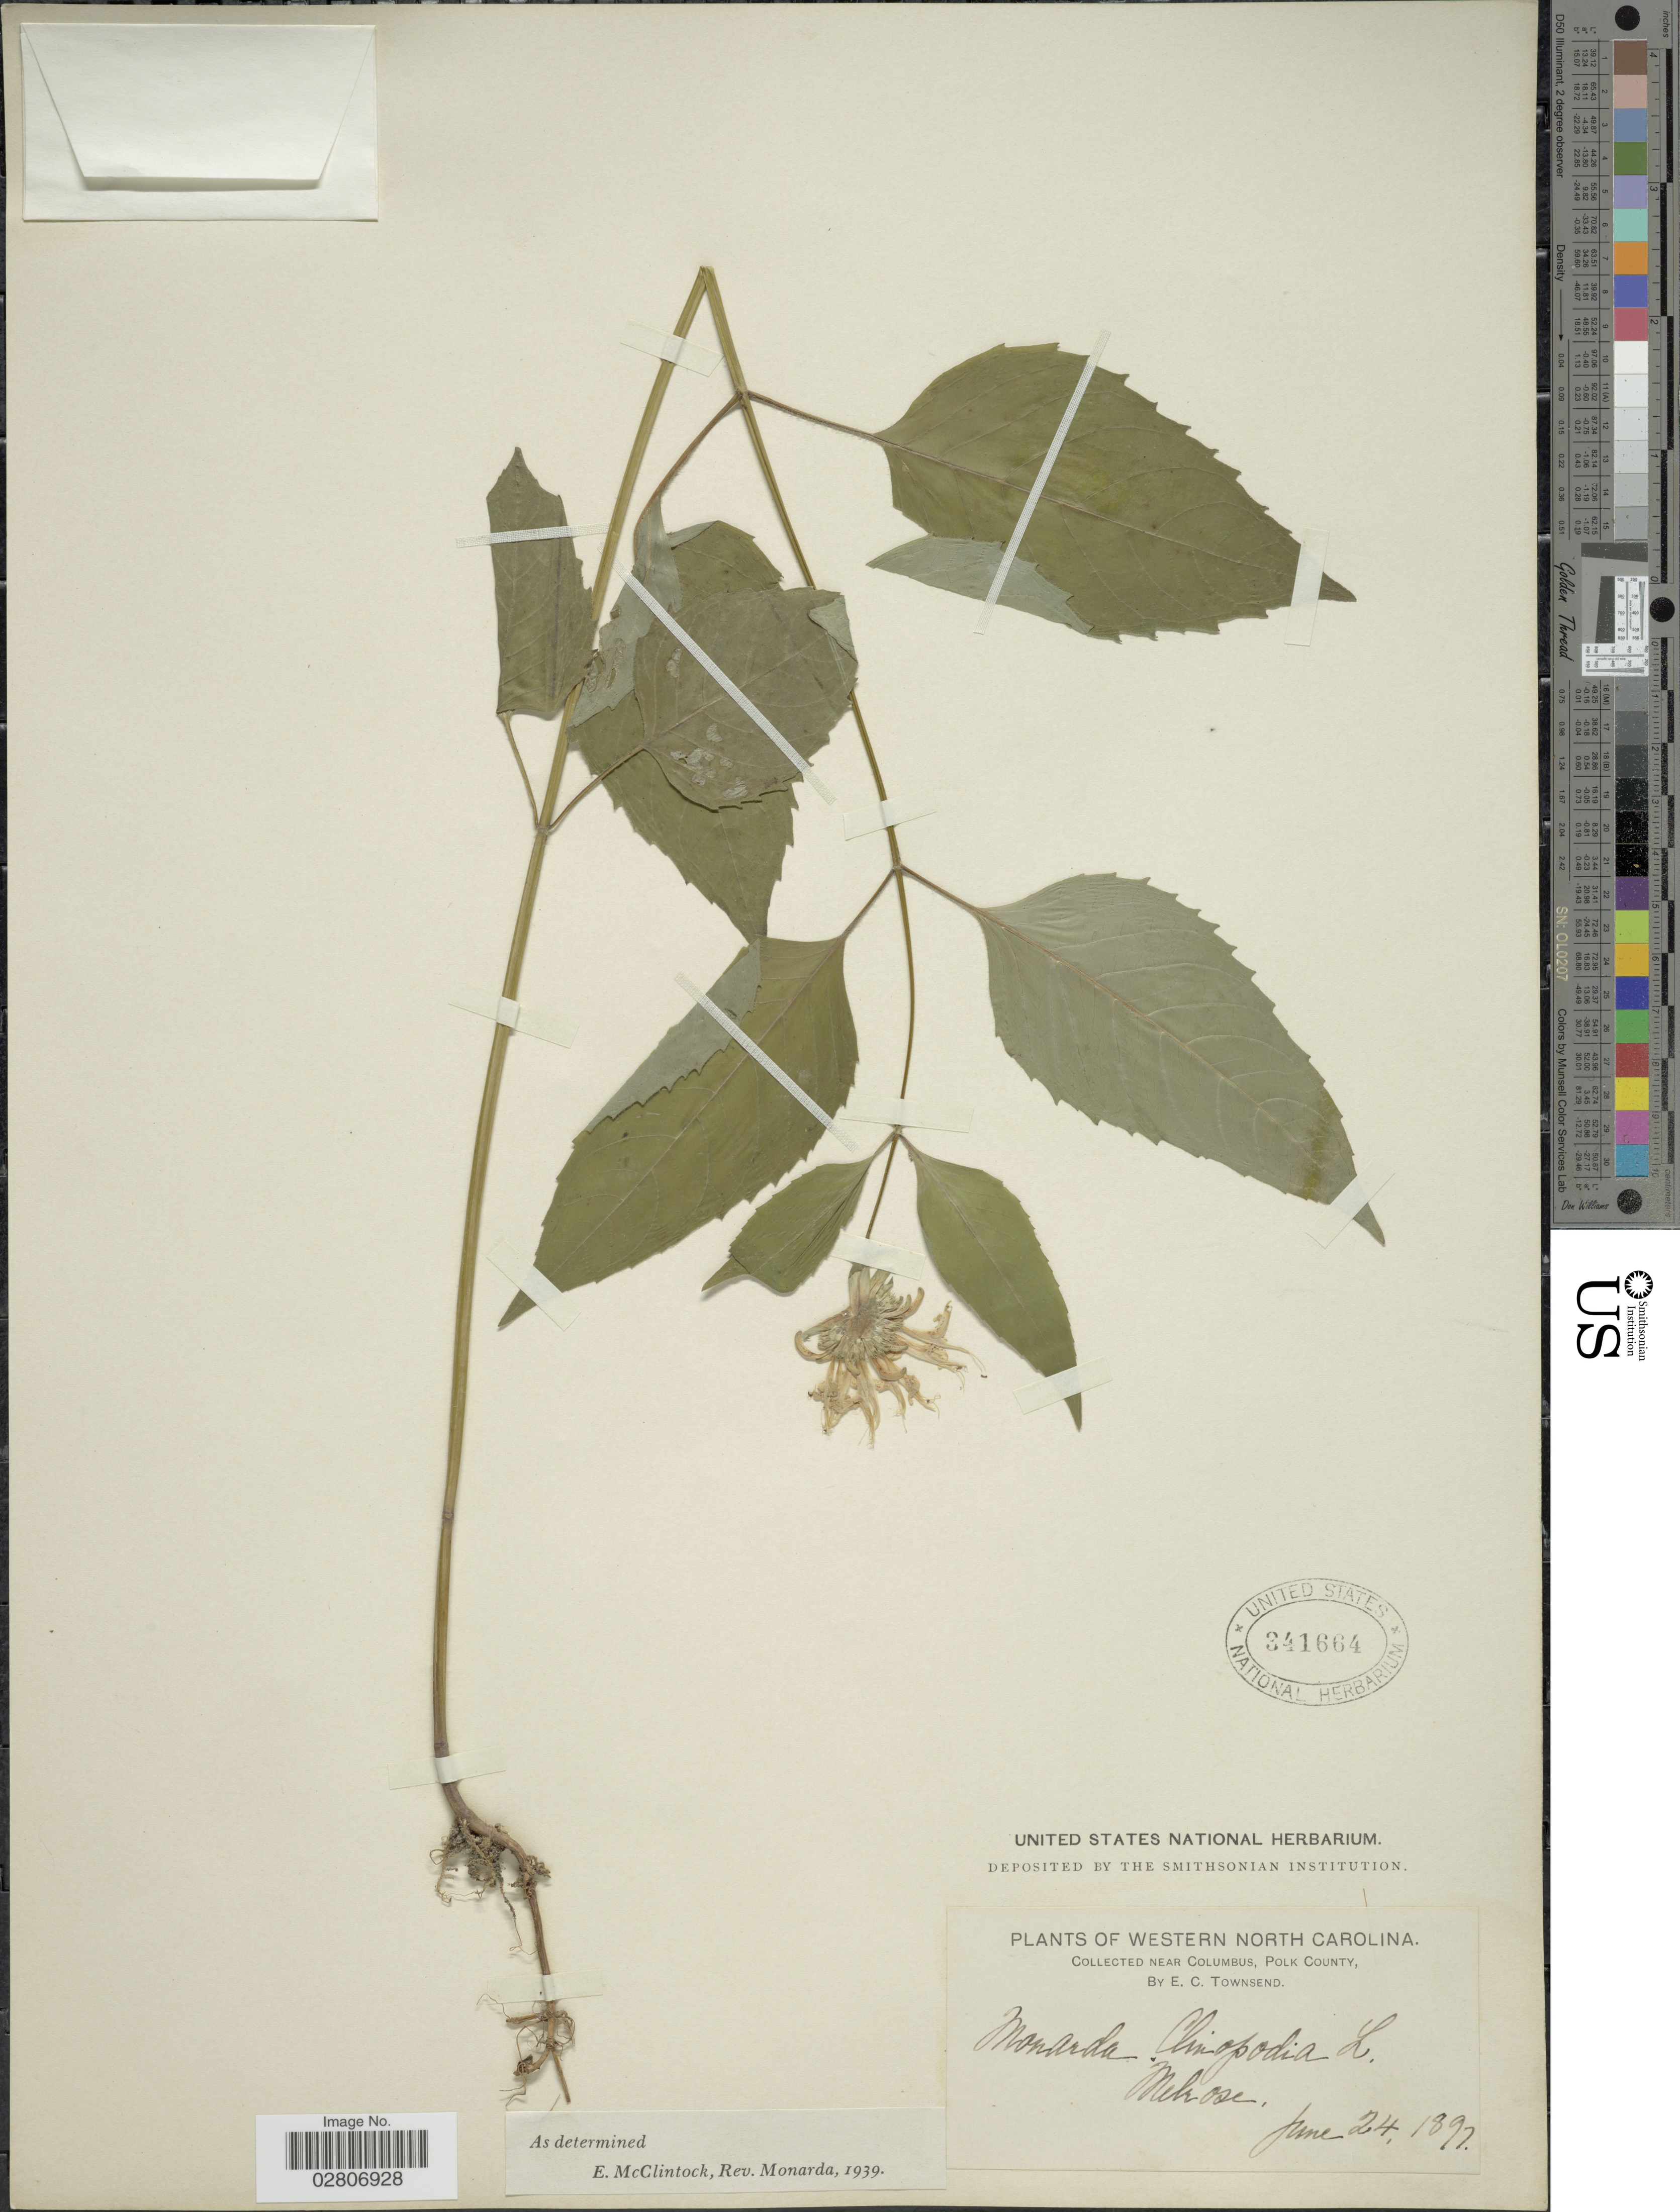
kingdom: Plantae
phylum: Tracheophyta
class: Magnoliopsida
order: Lamiales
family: Lamiaceae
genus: Monarda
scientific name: Monarda clinopodia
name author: L.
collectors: E. C. Townsend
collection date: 1897-06-24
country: United States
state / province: North Carolina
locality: Western North Carolina. Near Columbus, Polk County. Melrose.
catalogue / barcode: US 341664